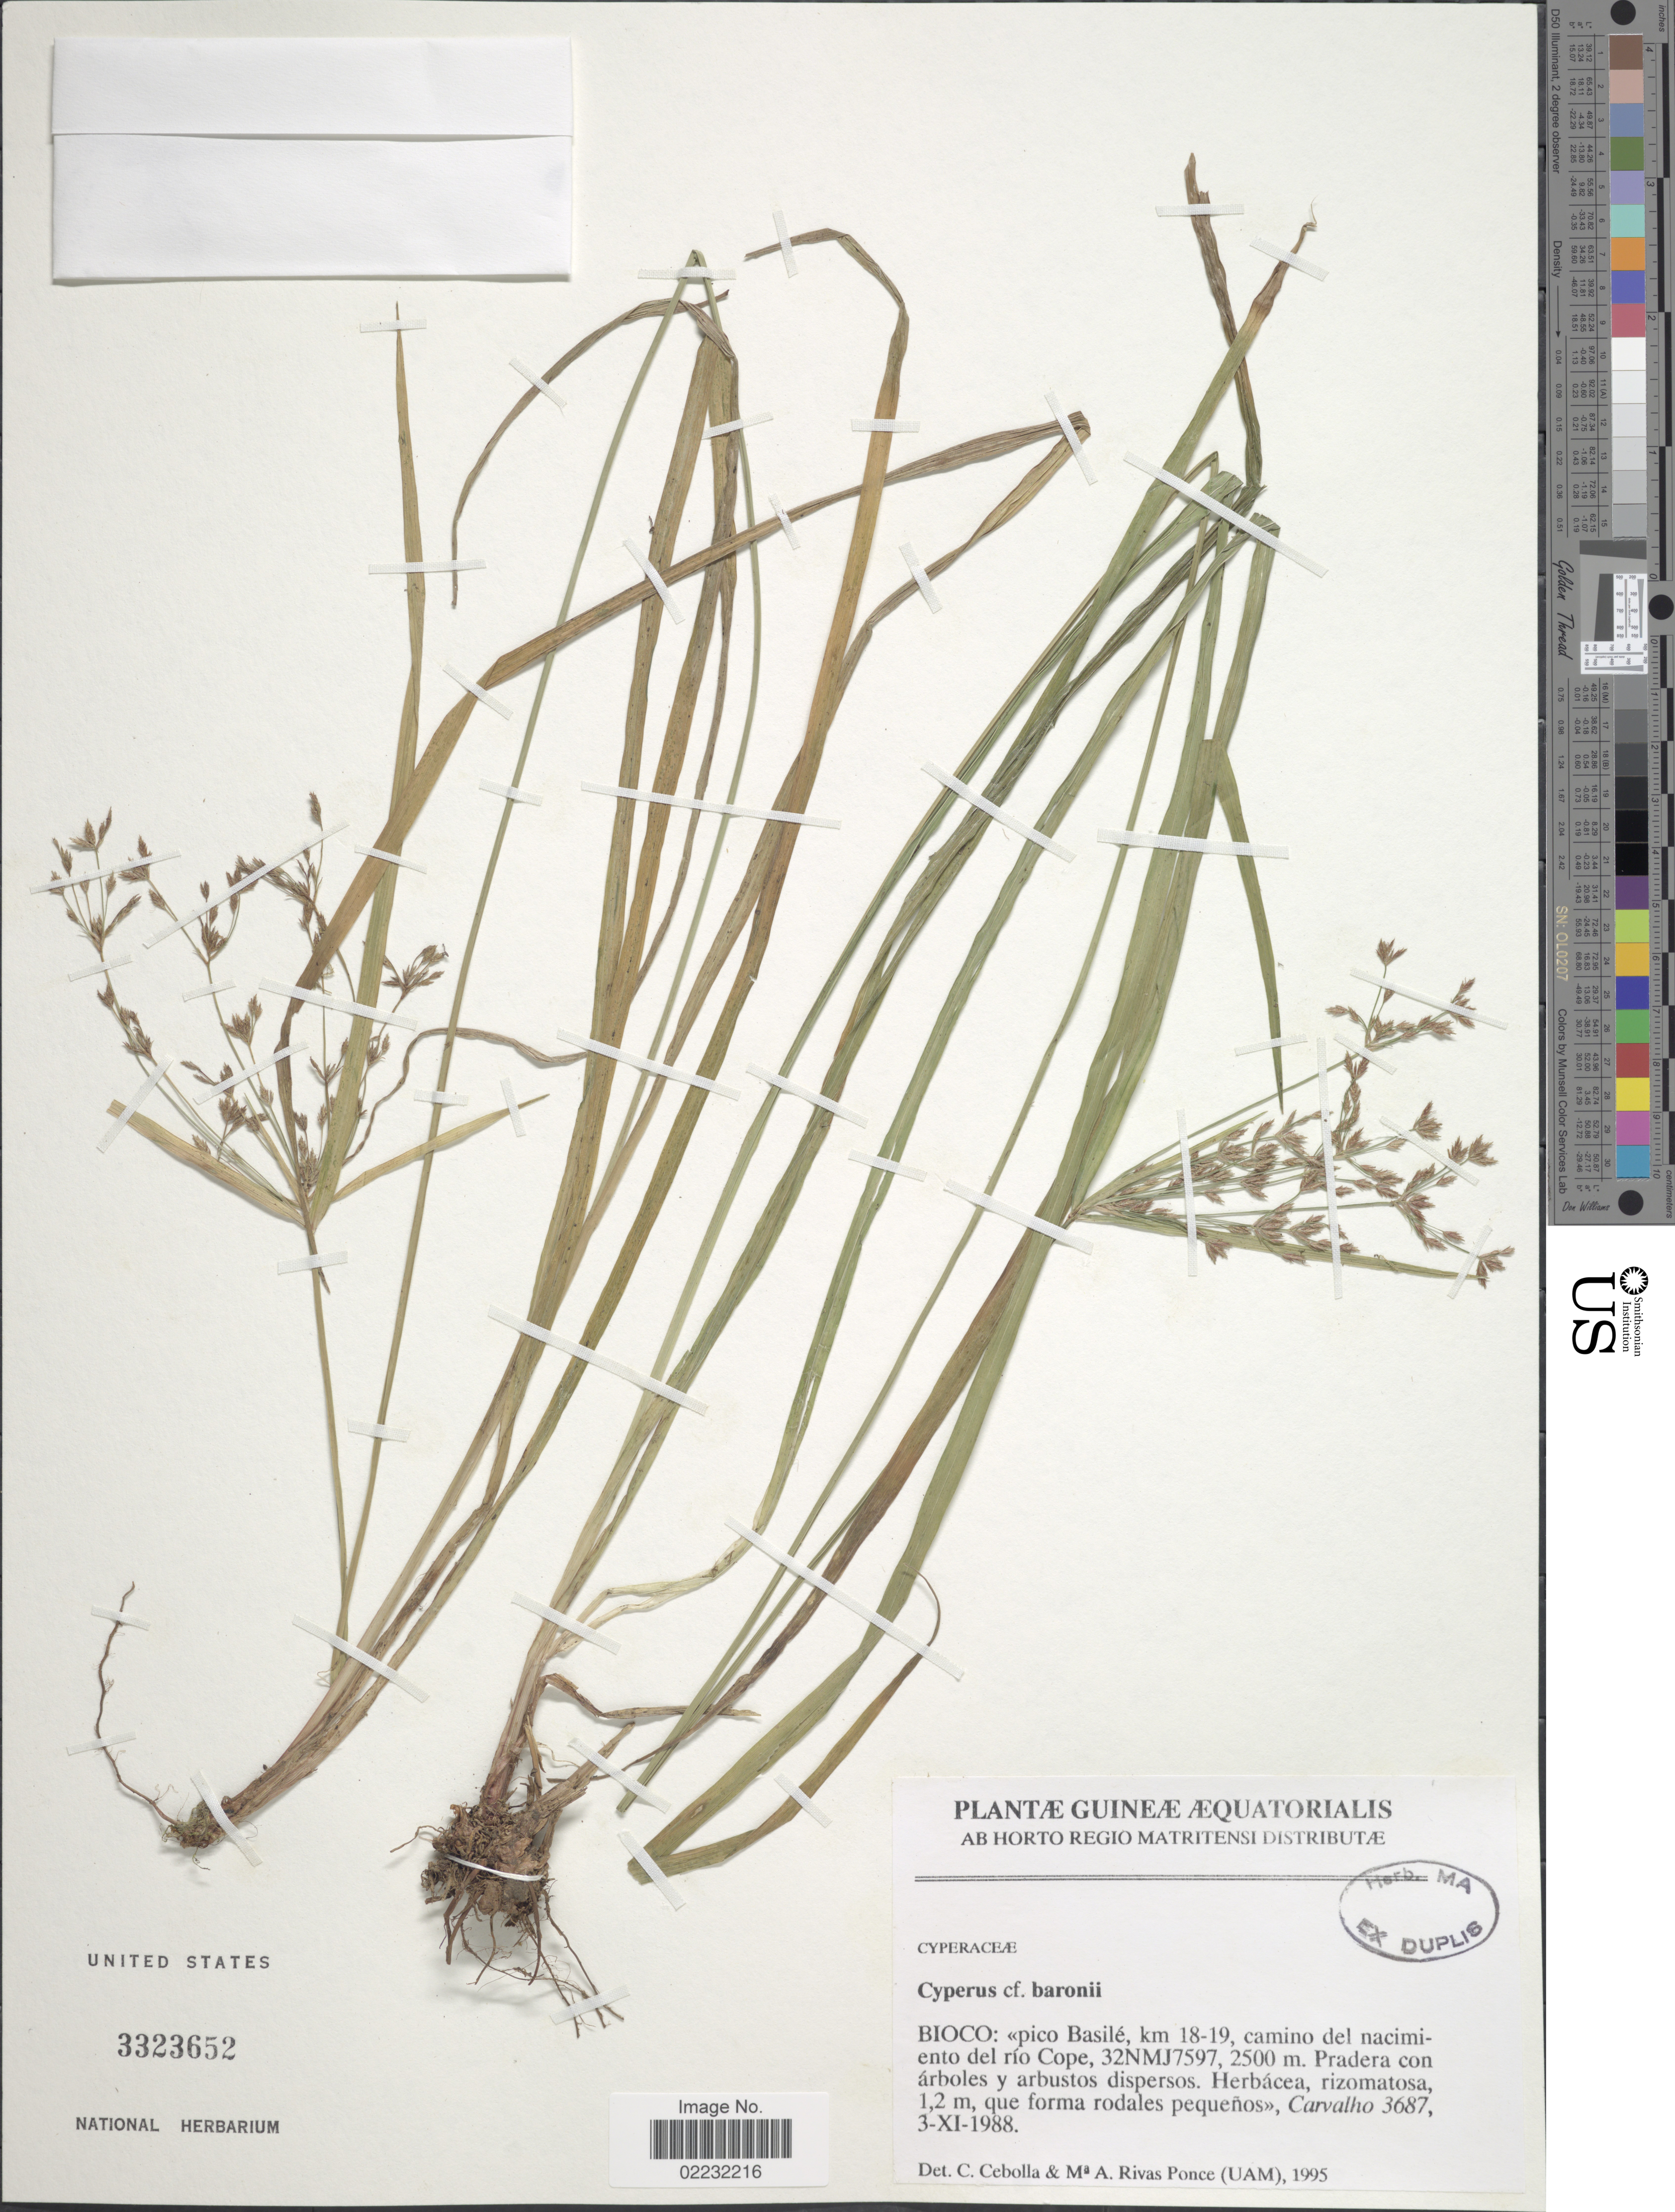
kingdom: Plantae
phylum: Tracheophyta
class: Liliopsida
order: Poales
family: Cyperaceae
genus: Cyperus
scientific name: Cyperus sp.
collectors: Carvalho, --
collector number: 3687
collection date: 1988-11-03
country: Equatorial Guinea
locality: Bioco: pico Basile, km 18-19, camino del nacimi-ento del rio Cope, 32NMJ7597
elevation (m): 2500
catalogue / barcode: US 3323652